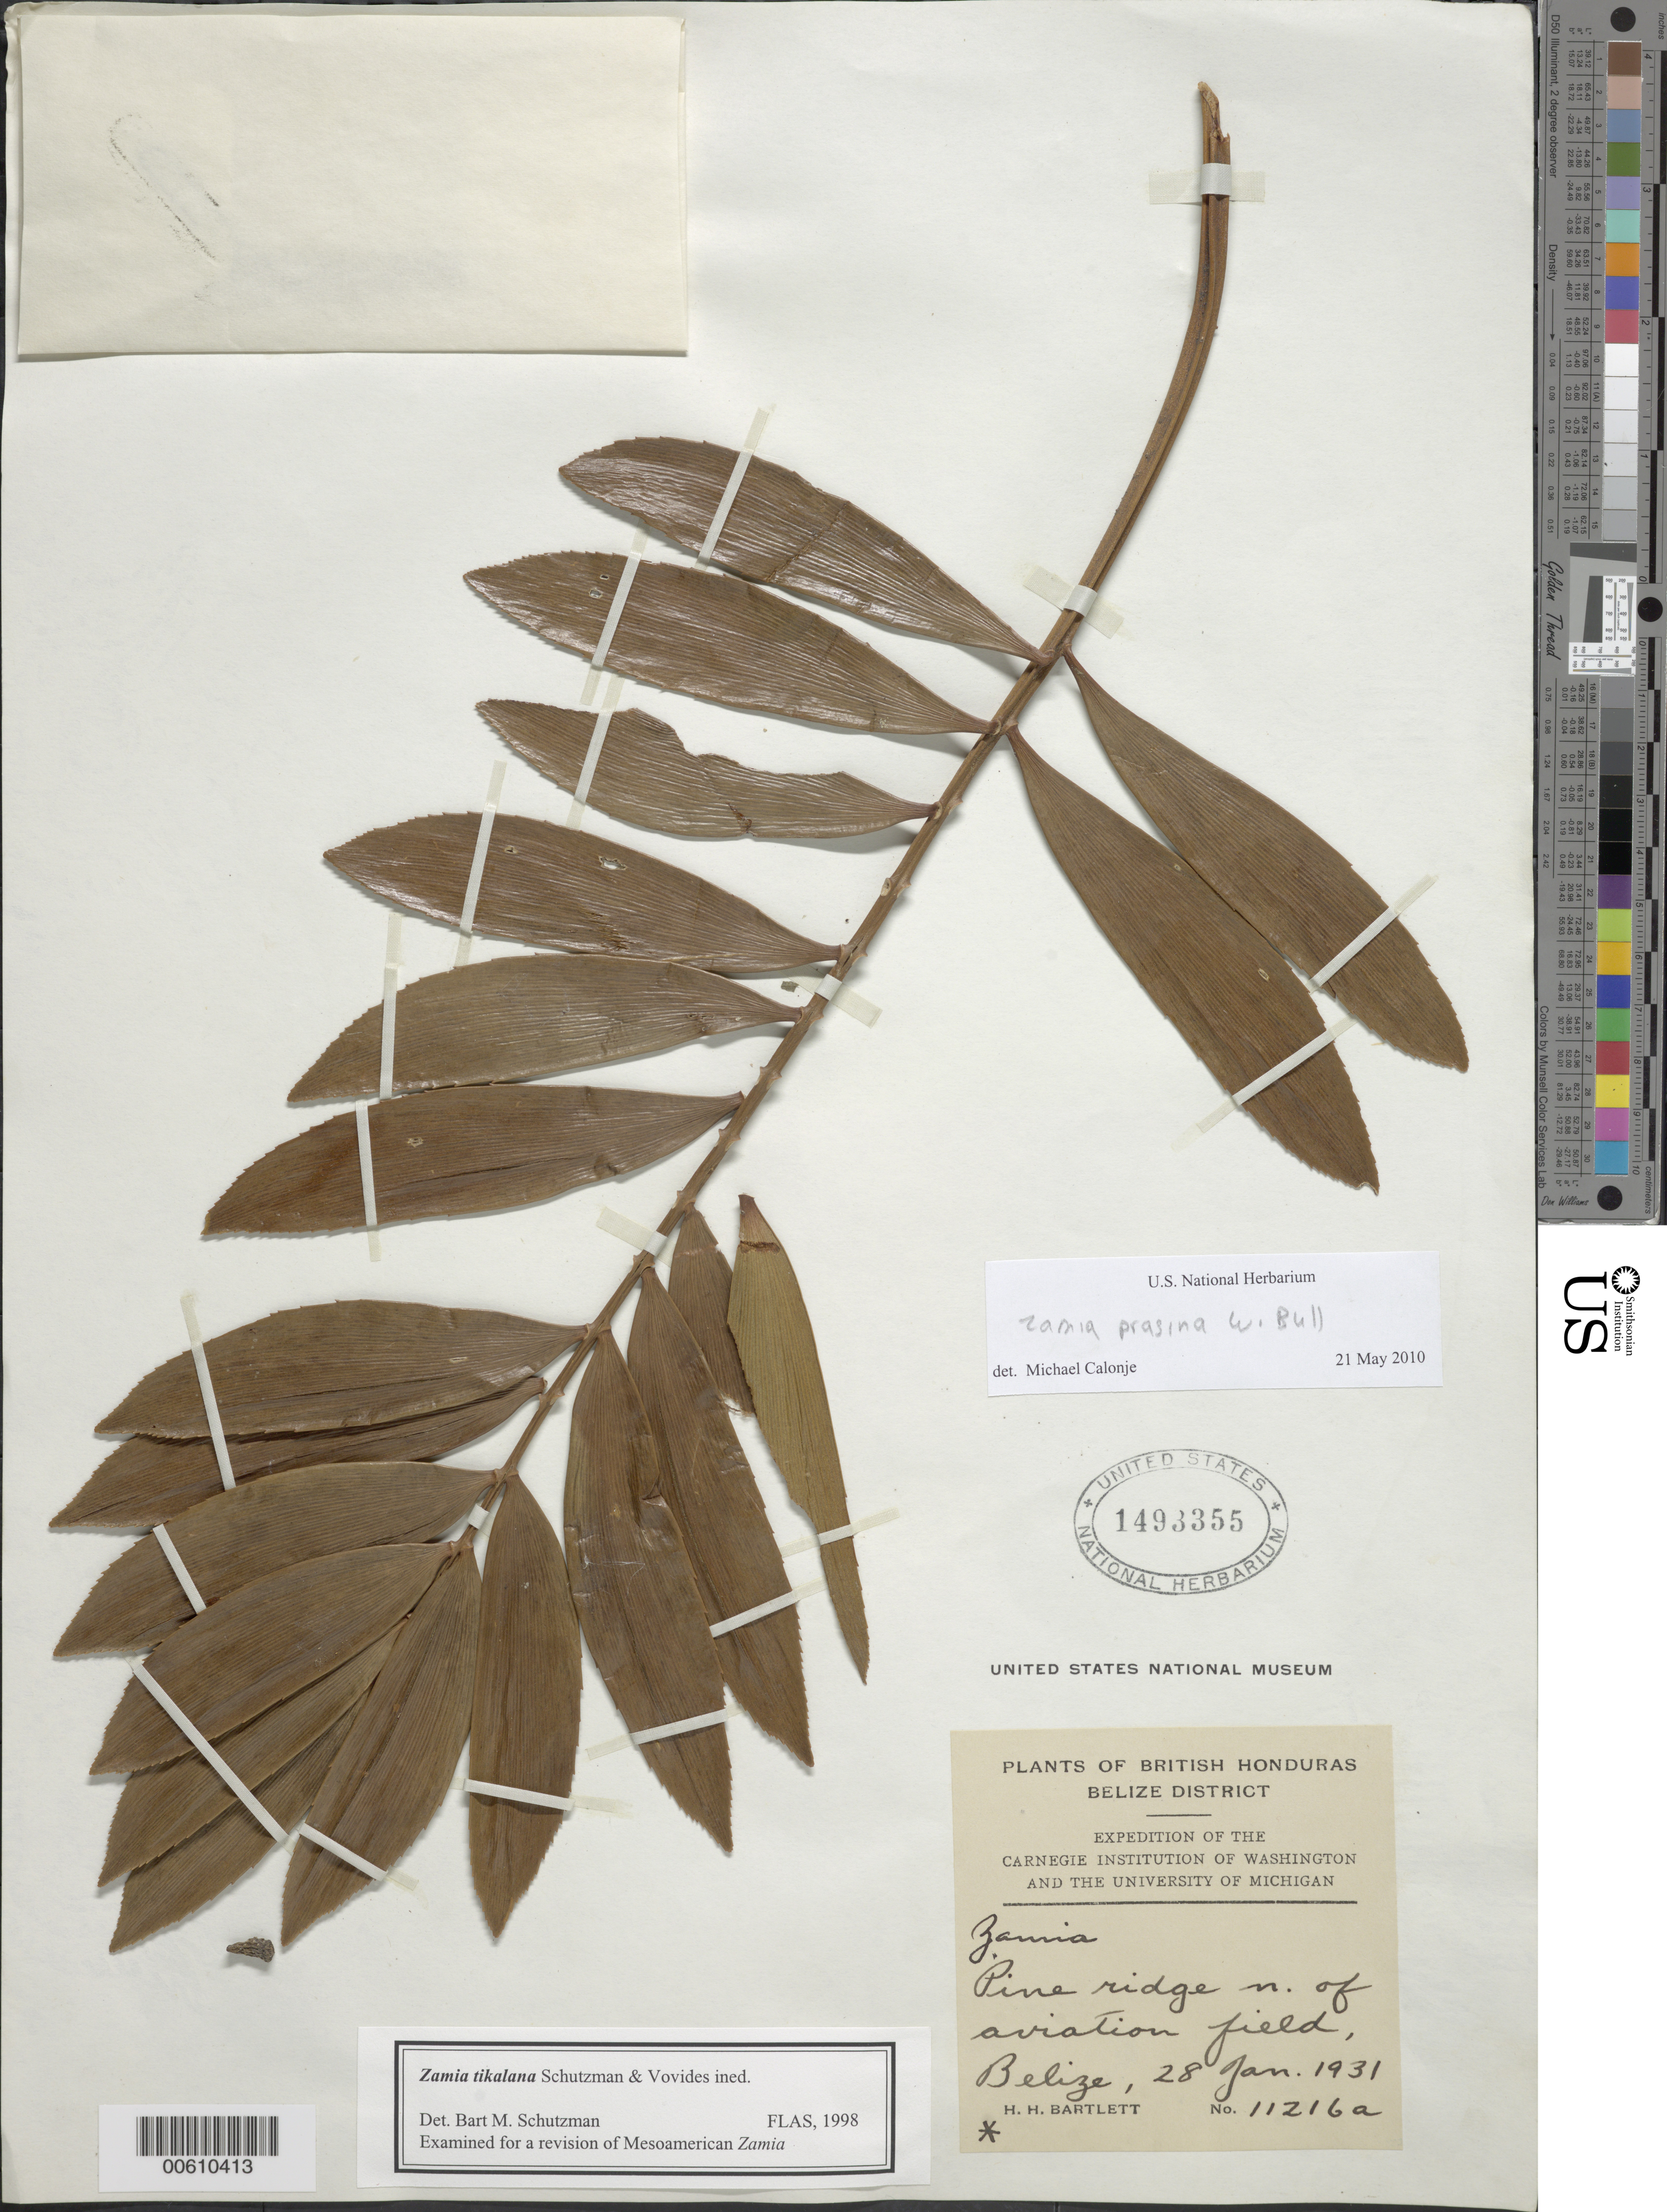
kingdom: Plantae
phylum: Tracheophyta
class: Cycadopsida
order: Cycadales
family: Zamiaceae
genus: Zamia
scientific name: Zamia prasina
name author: W. Bull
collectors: H. H. Bartlett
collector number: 11216a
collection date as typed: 28 Jan 1931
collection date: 1931-01-28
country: Belize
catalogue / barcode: US 1493355